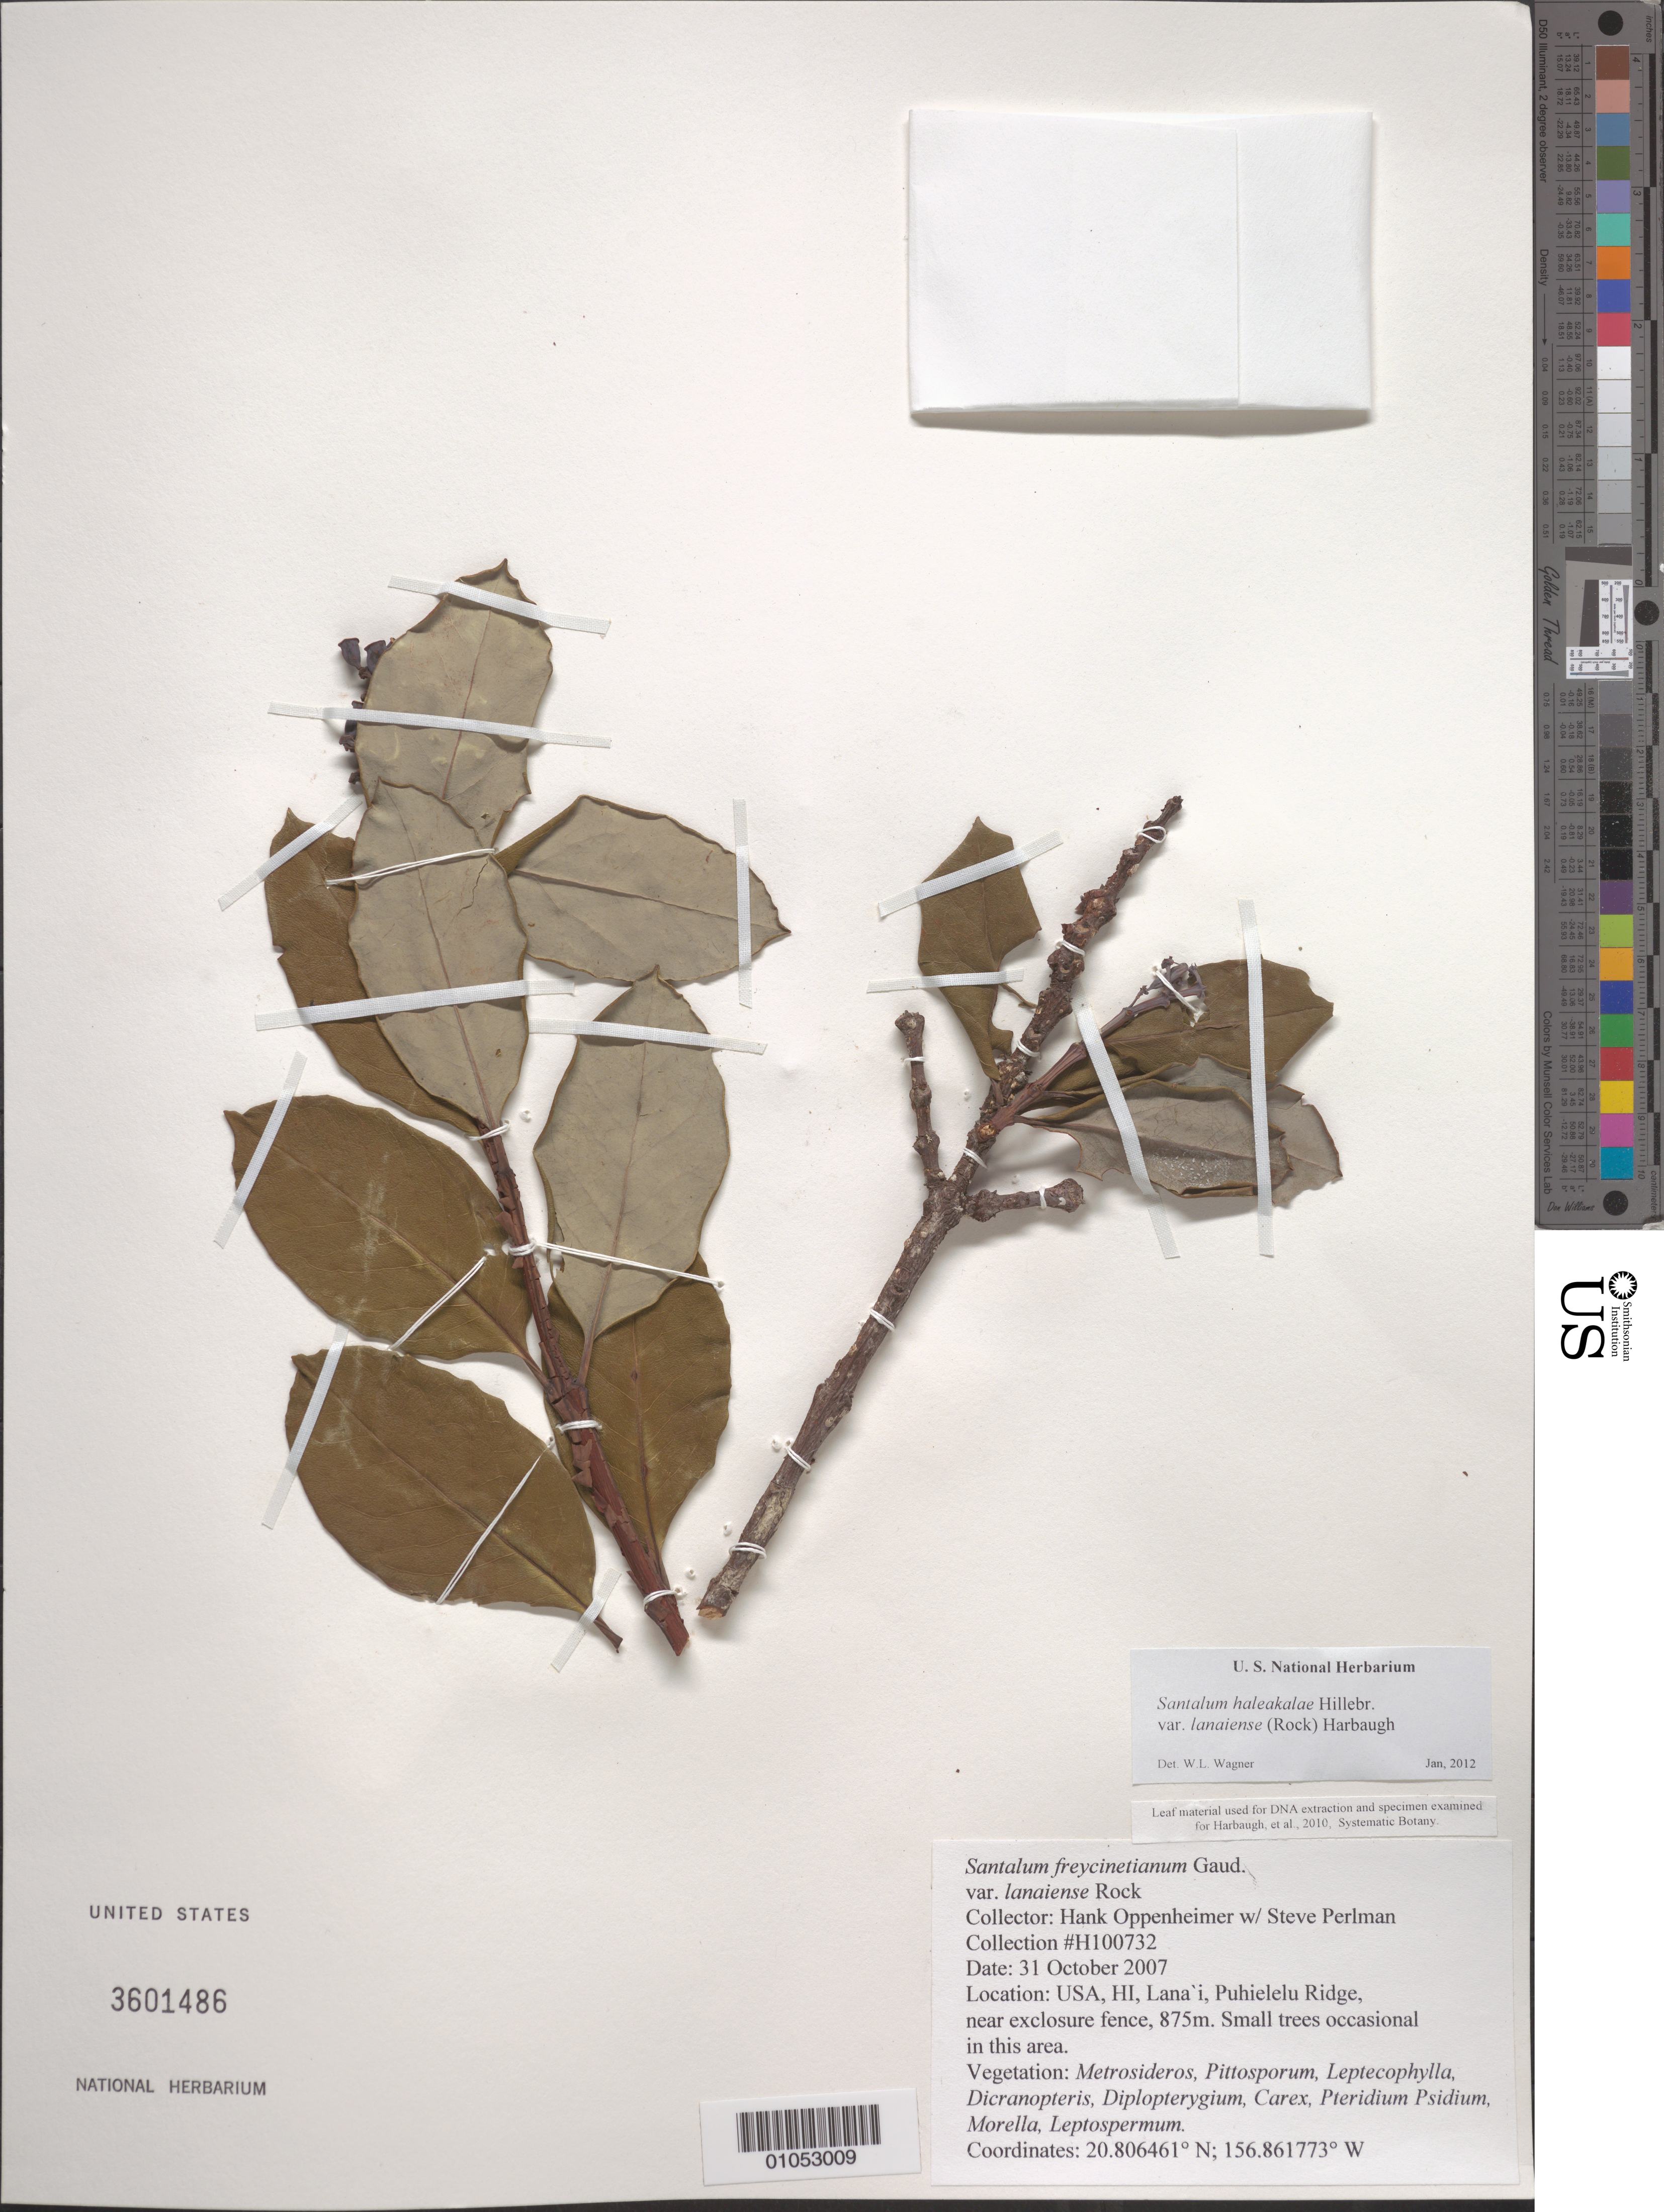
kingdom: Plantae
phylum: Tracheophyta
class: Magnoliopsida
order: Santalales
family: Santalaceae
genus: Santalum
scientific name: Santalum haleakalae var. lanaiense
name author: (Rock) Harbaugh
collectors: H. L. Oppenheimer & S. P. Perlman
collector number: H100732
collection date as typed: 31 Oct 2007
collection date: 2007-10-31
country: United States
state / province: Hawaii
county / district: Maui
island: Lana'i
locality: Puhielelu Ridge, near exclosure fence.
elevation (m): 875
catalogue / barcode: US 3601486